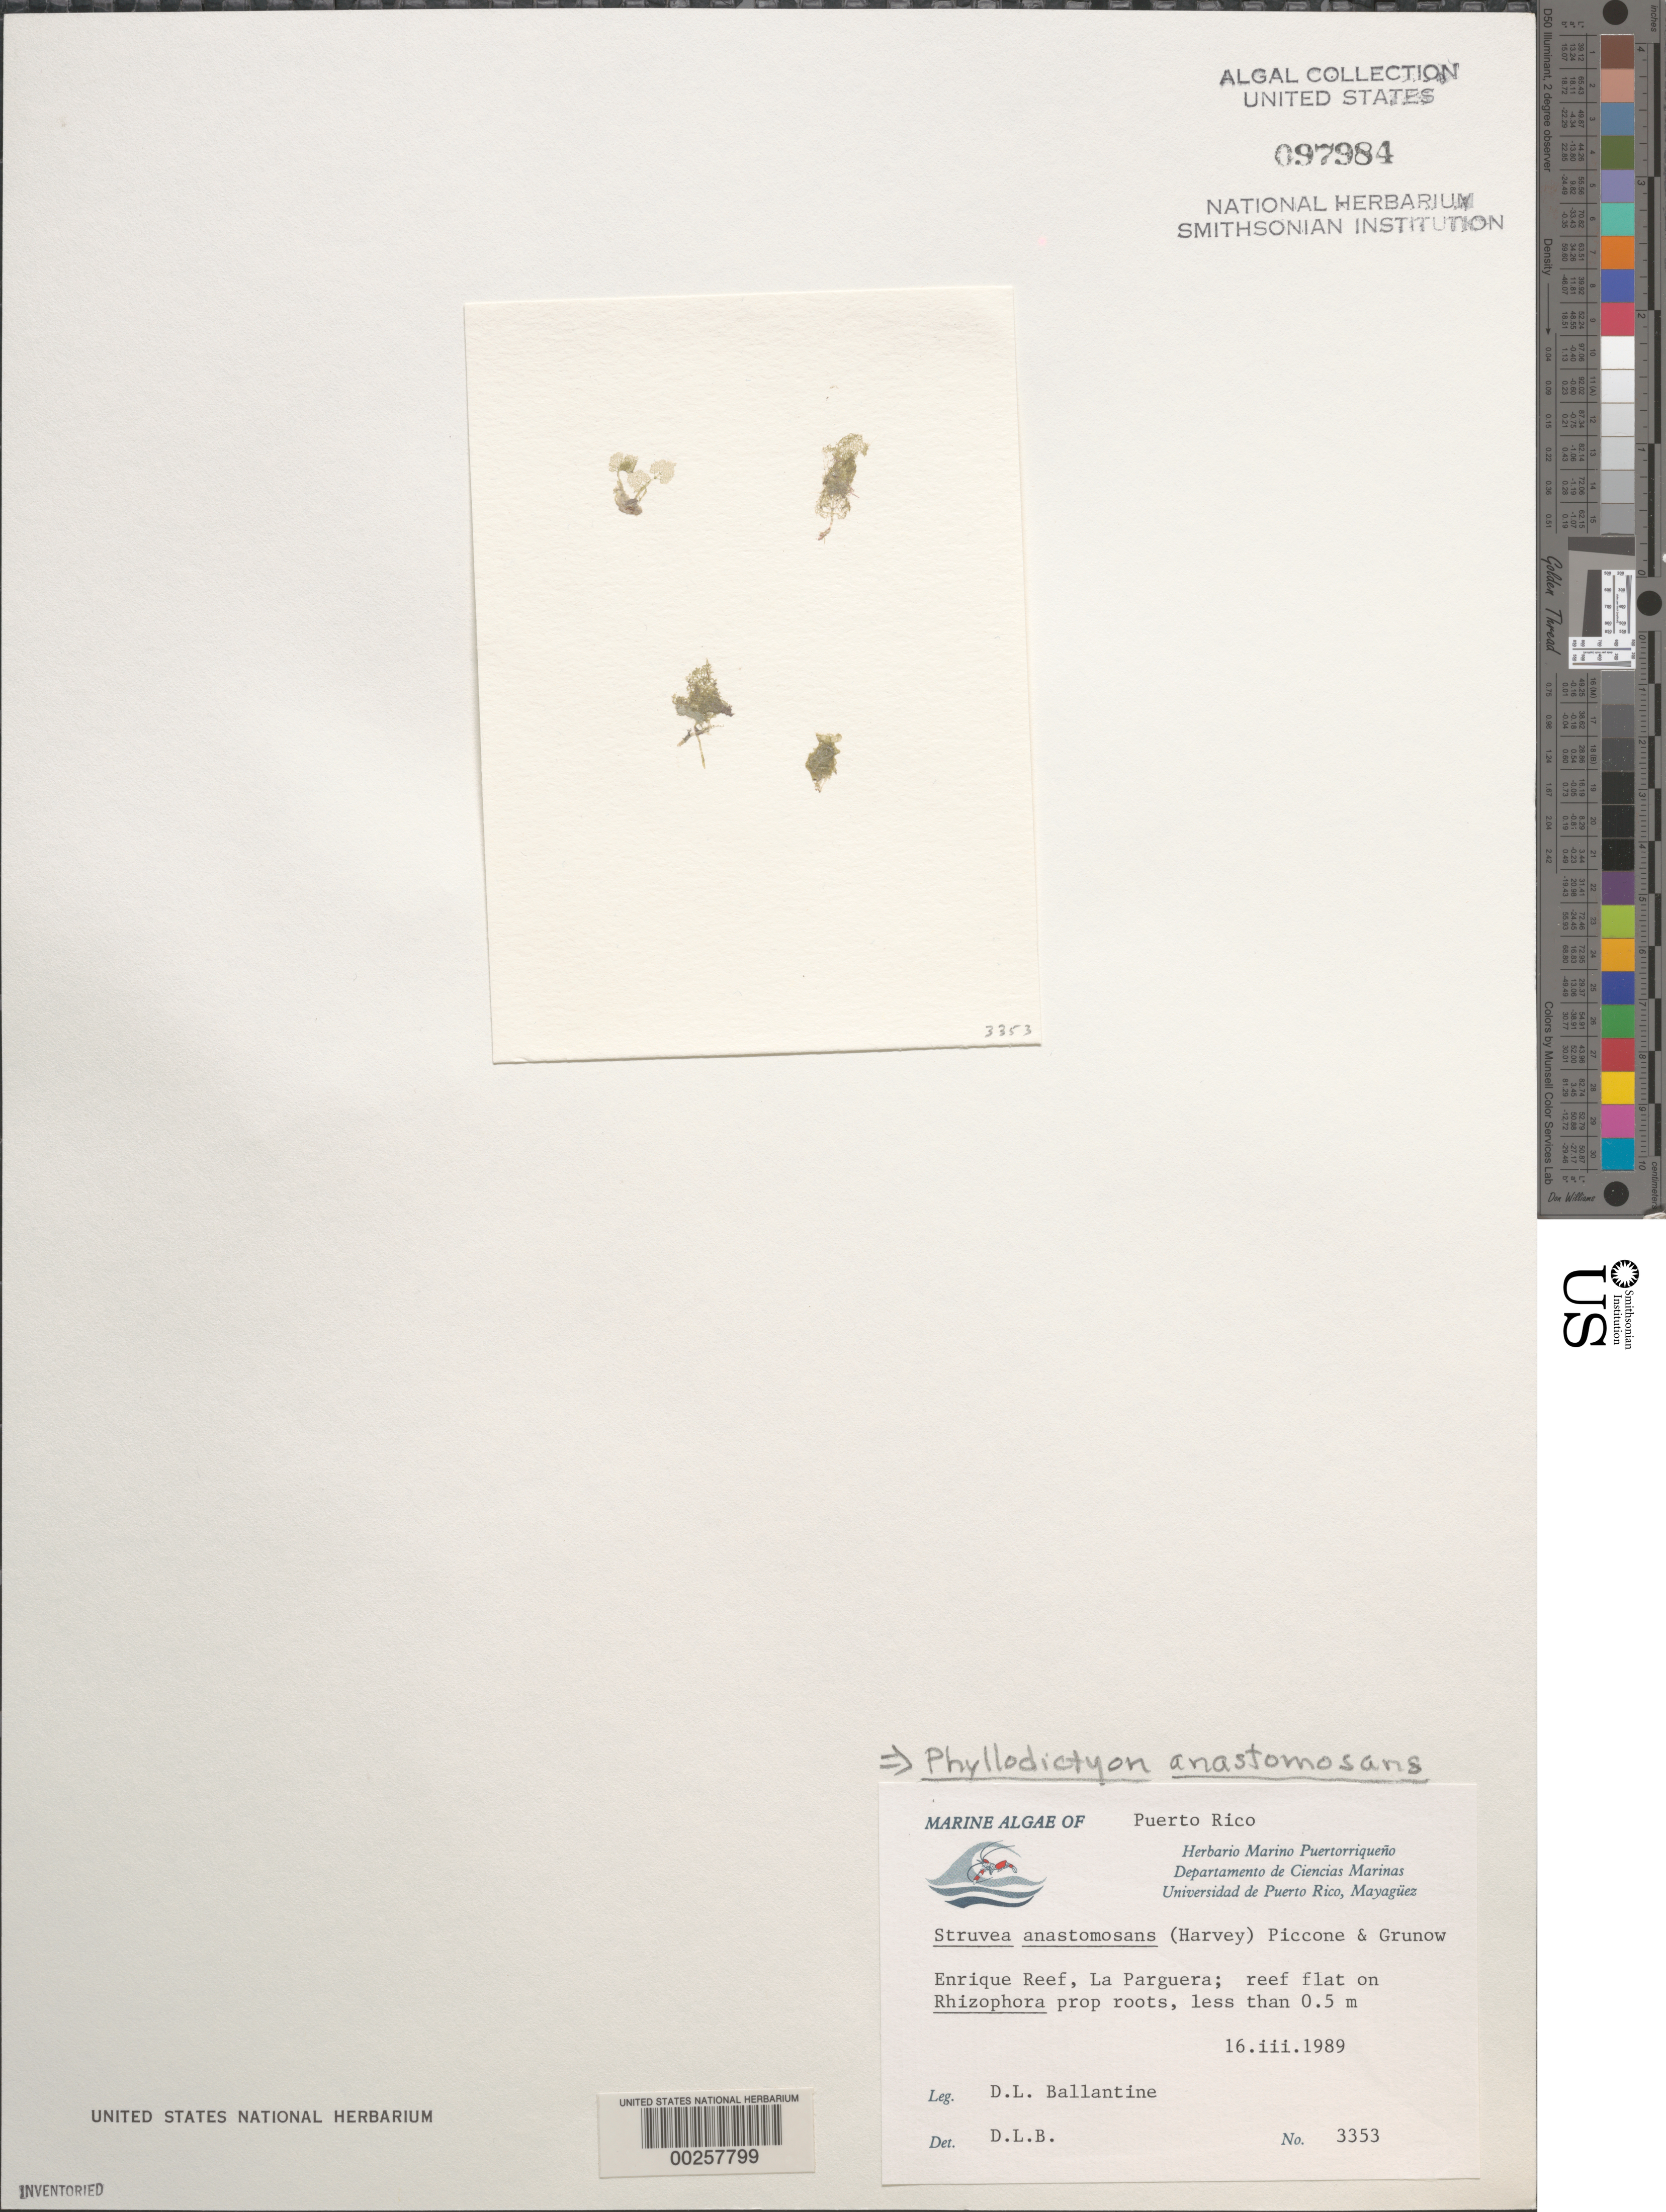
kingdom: Plantae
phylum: Chlorophyta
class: Ulvophyceae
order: Siphonocladales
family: Boodleaceae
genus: Phyllodictyon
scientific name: Phyllodictyon anastomosans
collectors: D.L. Ballantine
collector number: DLB 3353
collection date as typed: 16 Mar 1989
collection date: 1989-03-16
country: Puerto Rico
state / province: Lajas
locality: Enrique Reef, La Parguera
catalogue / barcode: US 97984